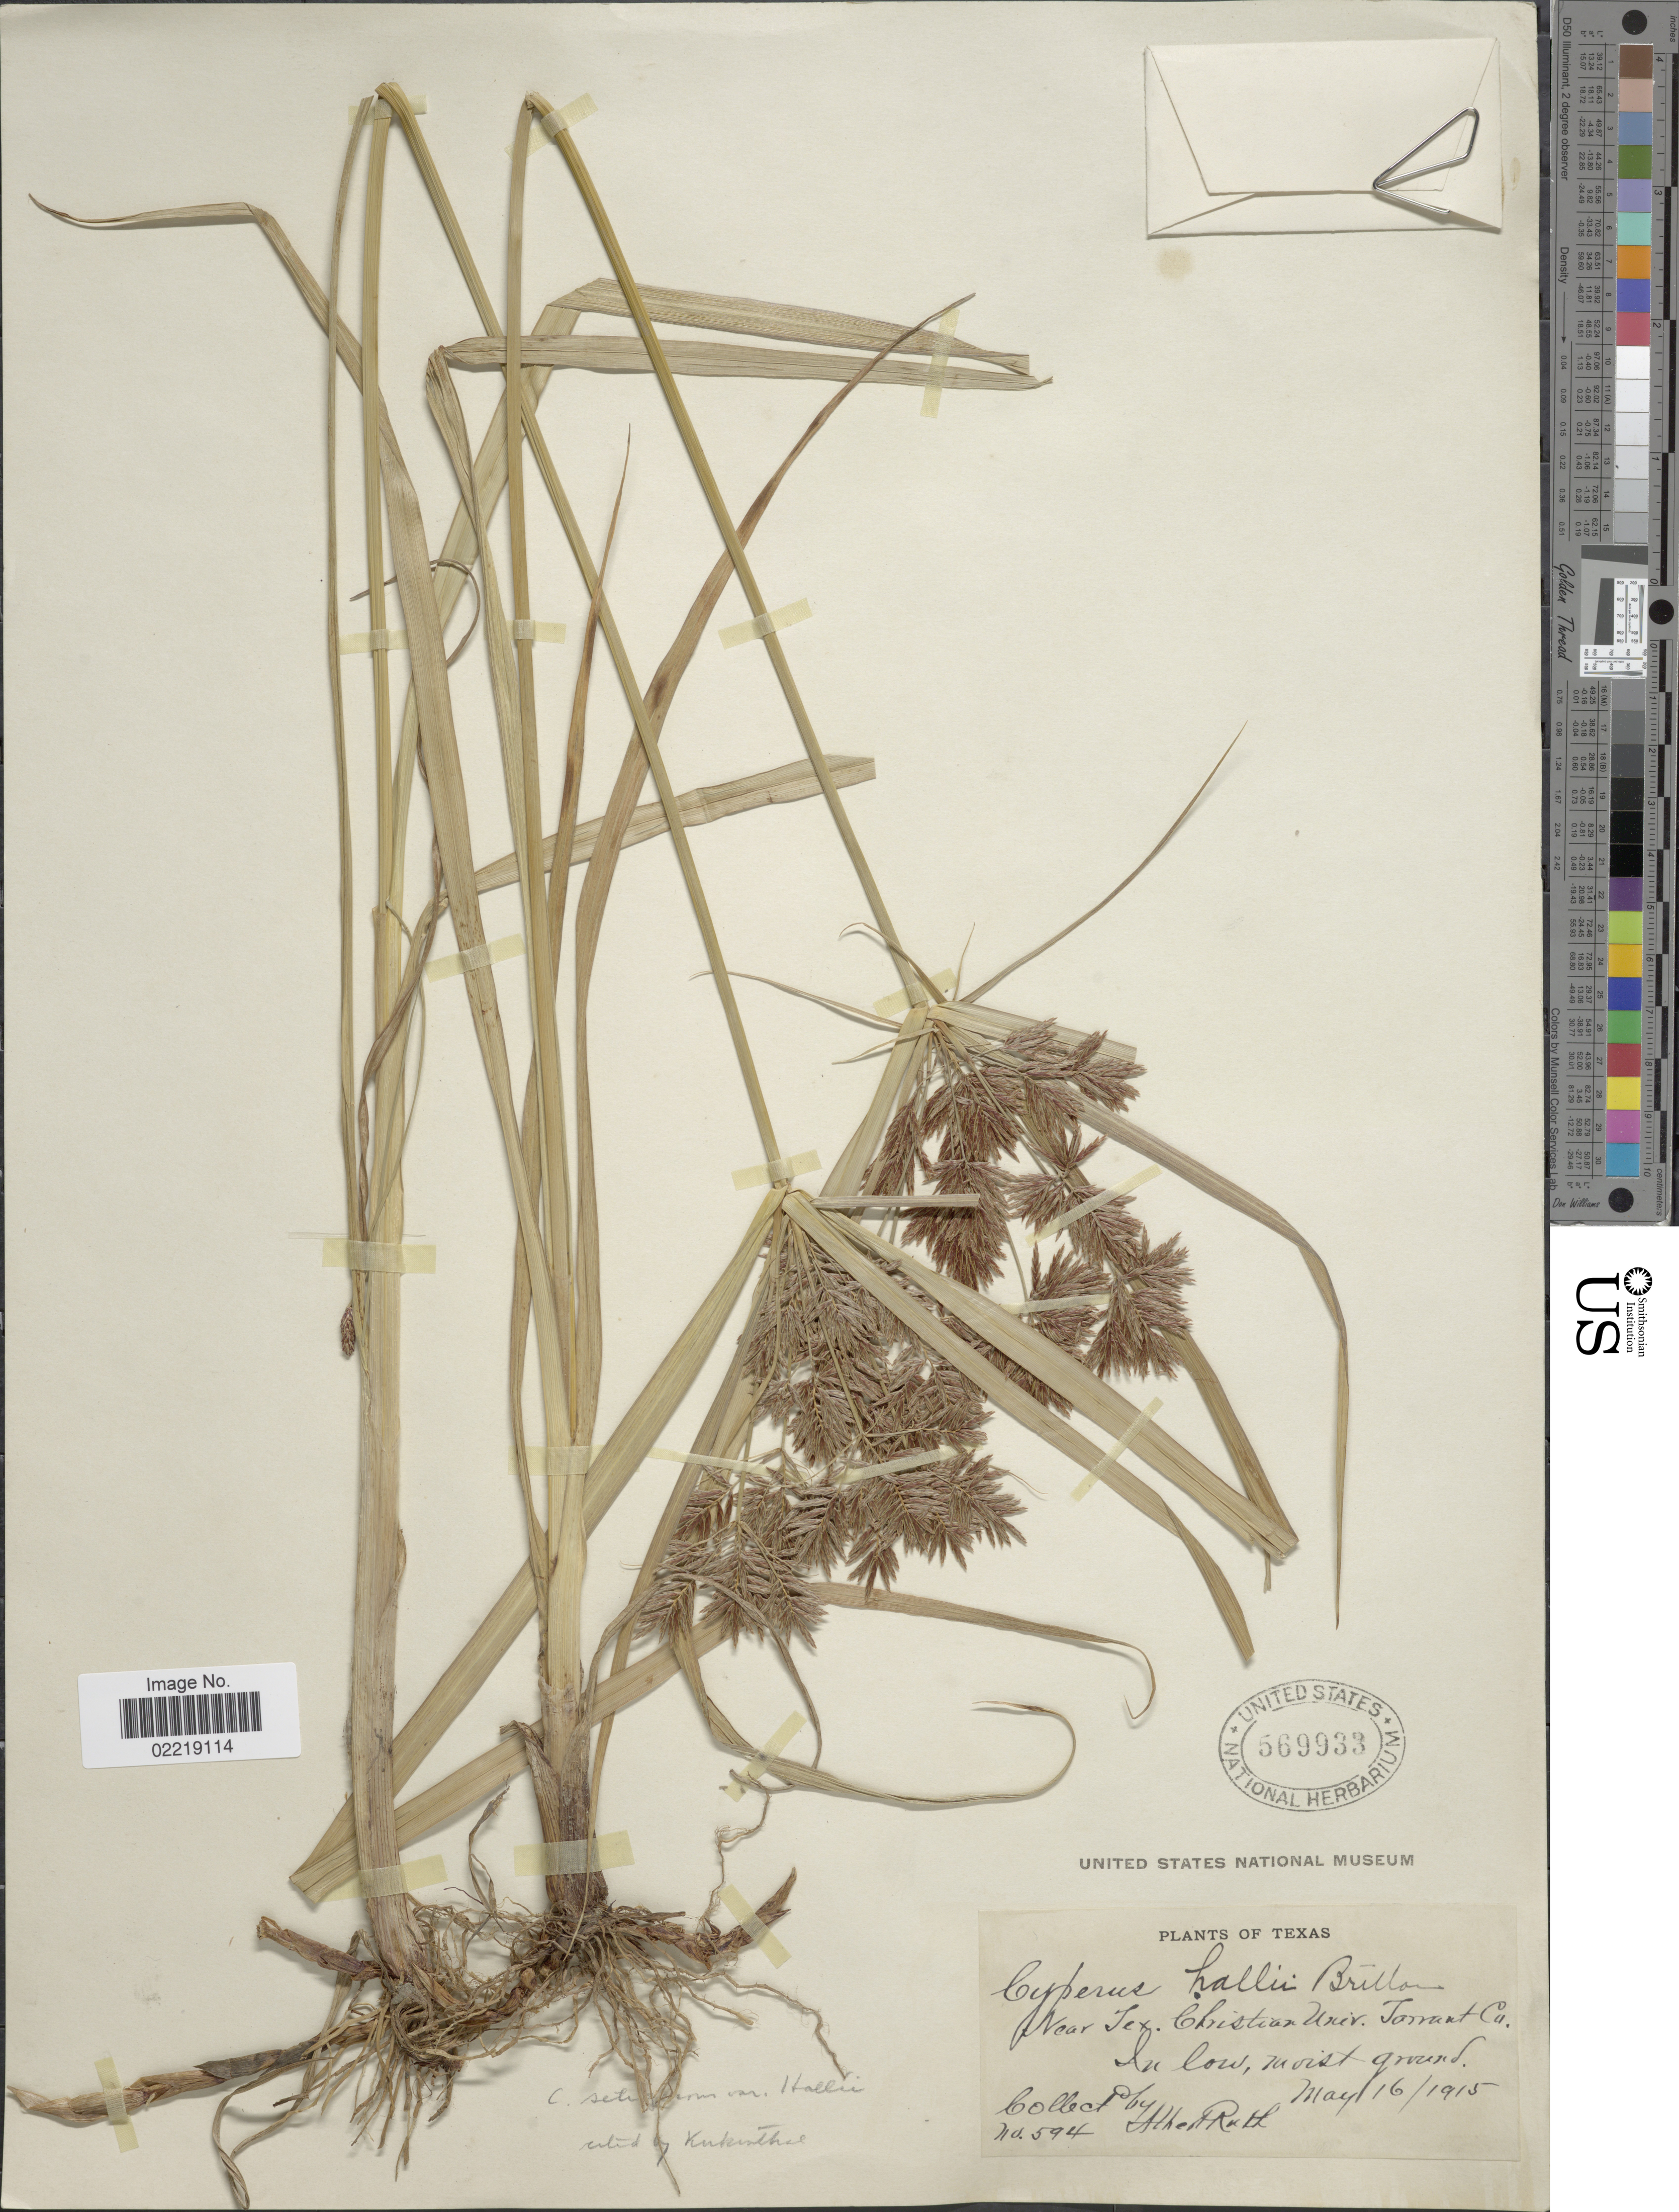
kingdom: Plantae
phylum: Tracheophyta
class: Liliopsida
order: Poales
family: Cyperaceae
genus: Cyperus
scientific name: Cyperus setigerus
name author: Torr. & Hook.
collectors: A. Ruth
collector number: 594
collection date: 1915-05-16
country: United States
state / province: Texas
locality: Near Tex. Christian Univ. Tarrant Co.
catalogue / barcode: US 569933